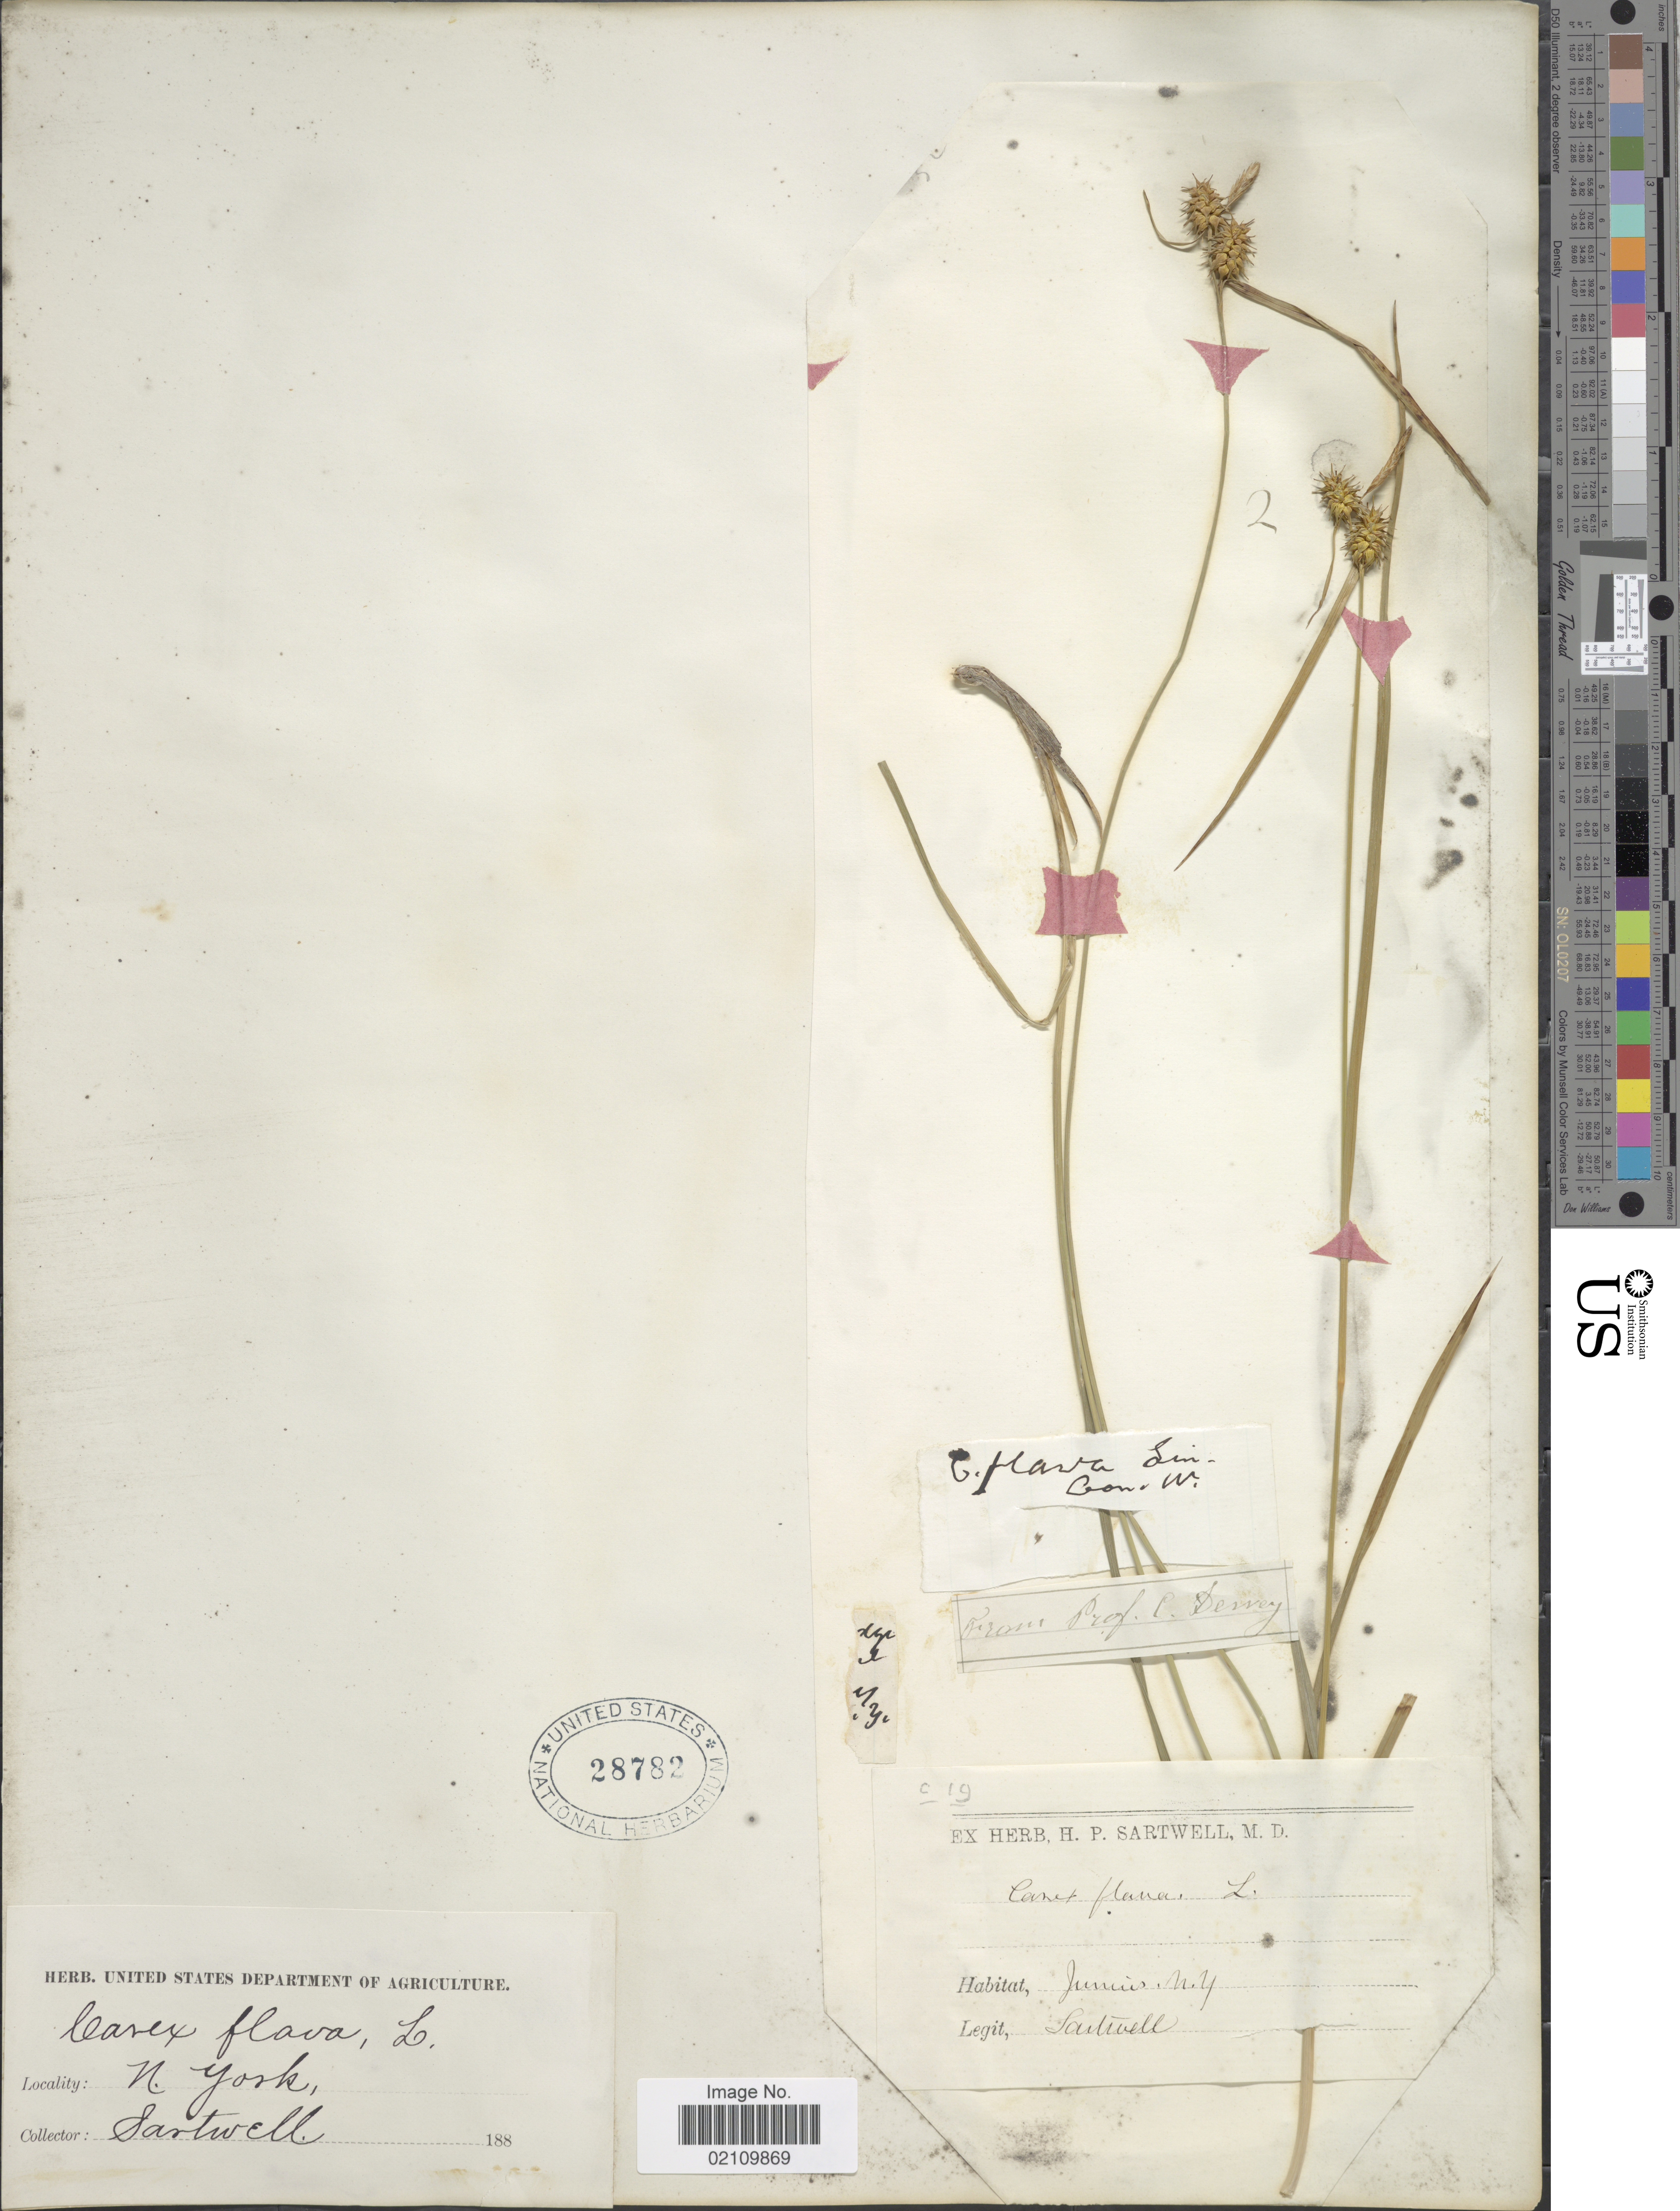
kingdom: Plantae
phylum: Tracheophyta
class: Liliopsida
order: Poales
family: Cyperaceae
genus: Carex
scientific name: Carex flava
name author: L.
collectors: Sartwell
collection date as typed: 188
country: United States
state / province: New York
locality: Junius,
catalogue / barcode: US 28782